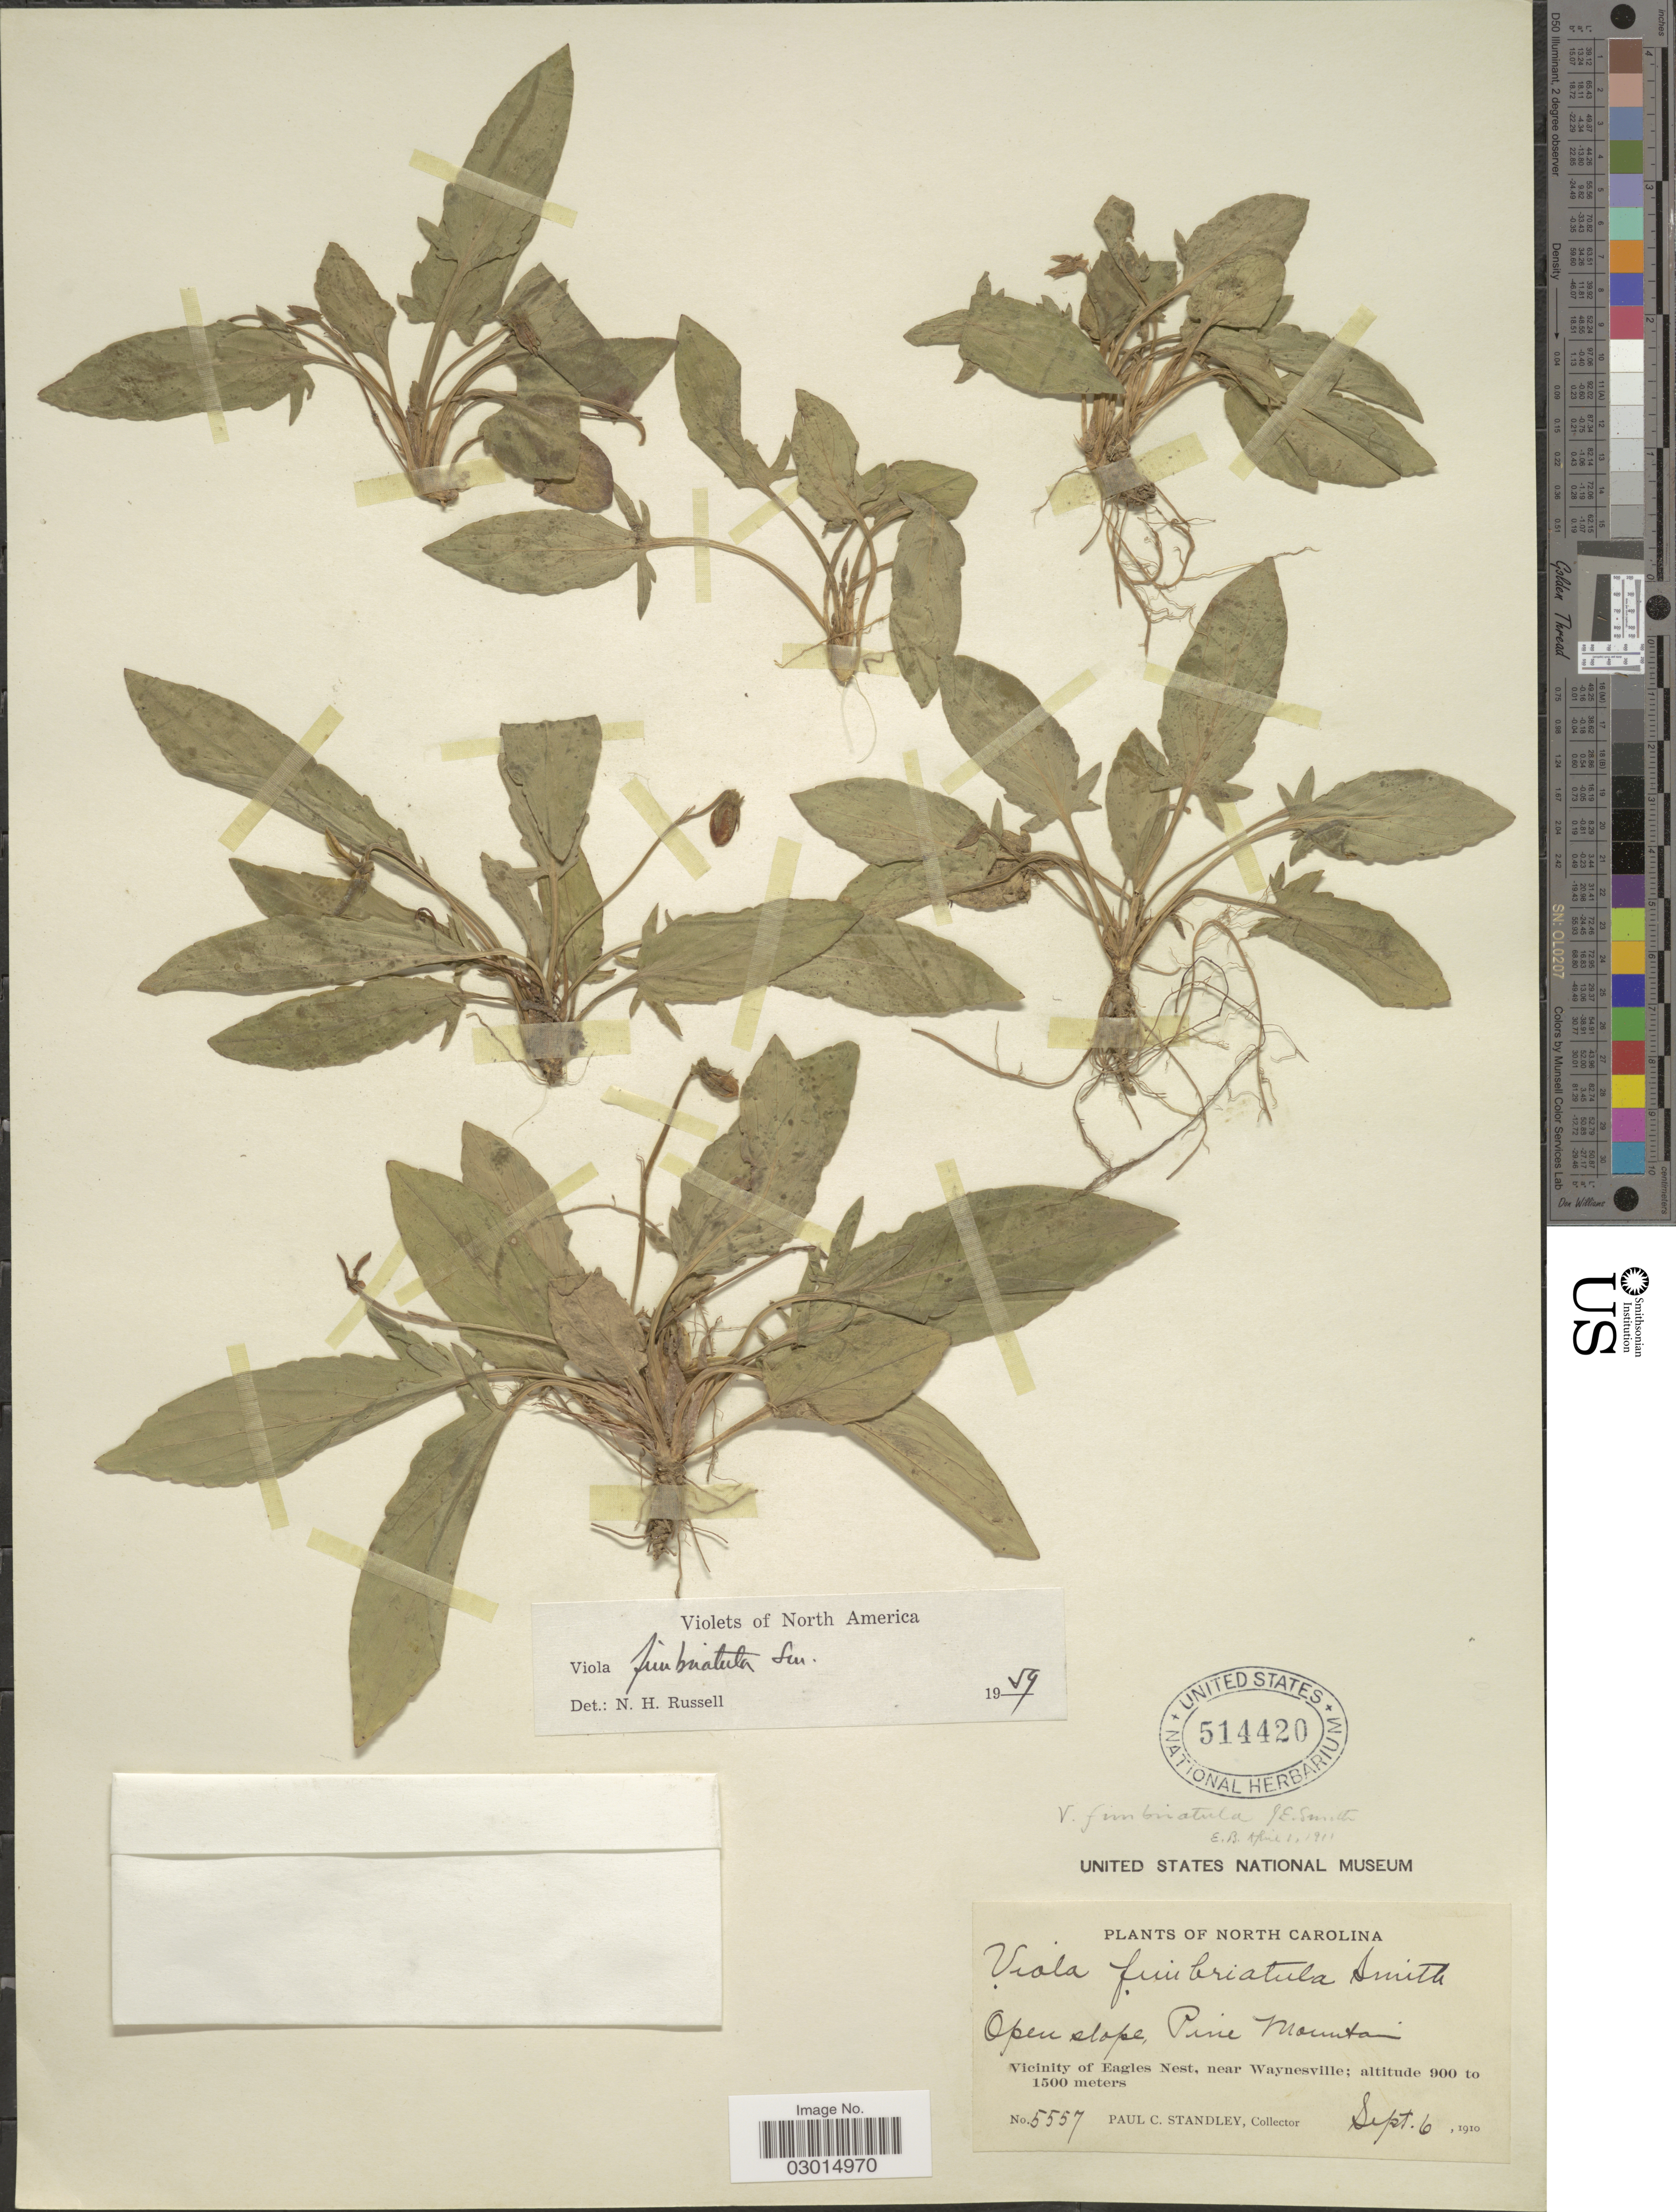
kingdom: Plantae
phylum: Tracheophyta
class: Magnoliopsida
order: Malpighiales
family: Violaceae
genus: Viola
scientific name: Viola fimbriatula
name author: Small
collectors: P. C. Standley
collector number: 5557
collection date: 1910-09-06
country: United States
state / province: North Carolina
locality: Open slope, Pine Mountain. Vicinity of Eagles Nest, near Waynesville.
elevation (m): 900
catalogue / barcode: US 514420